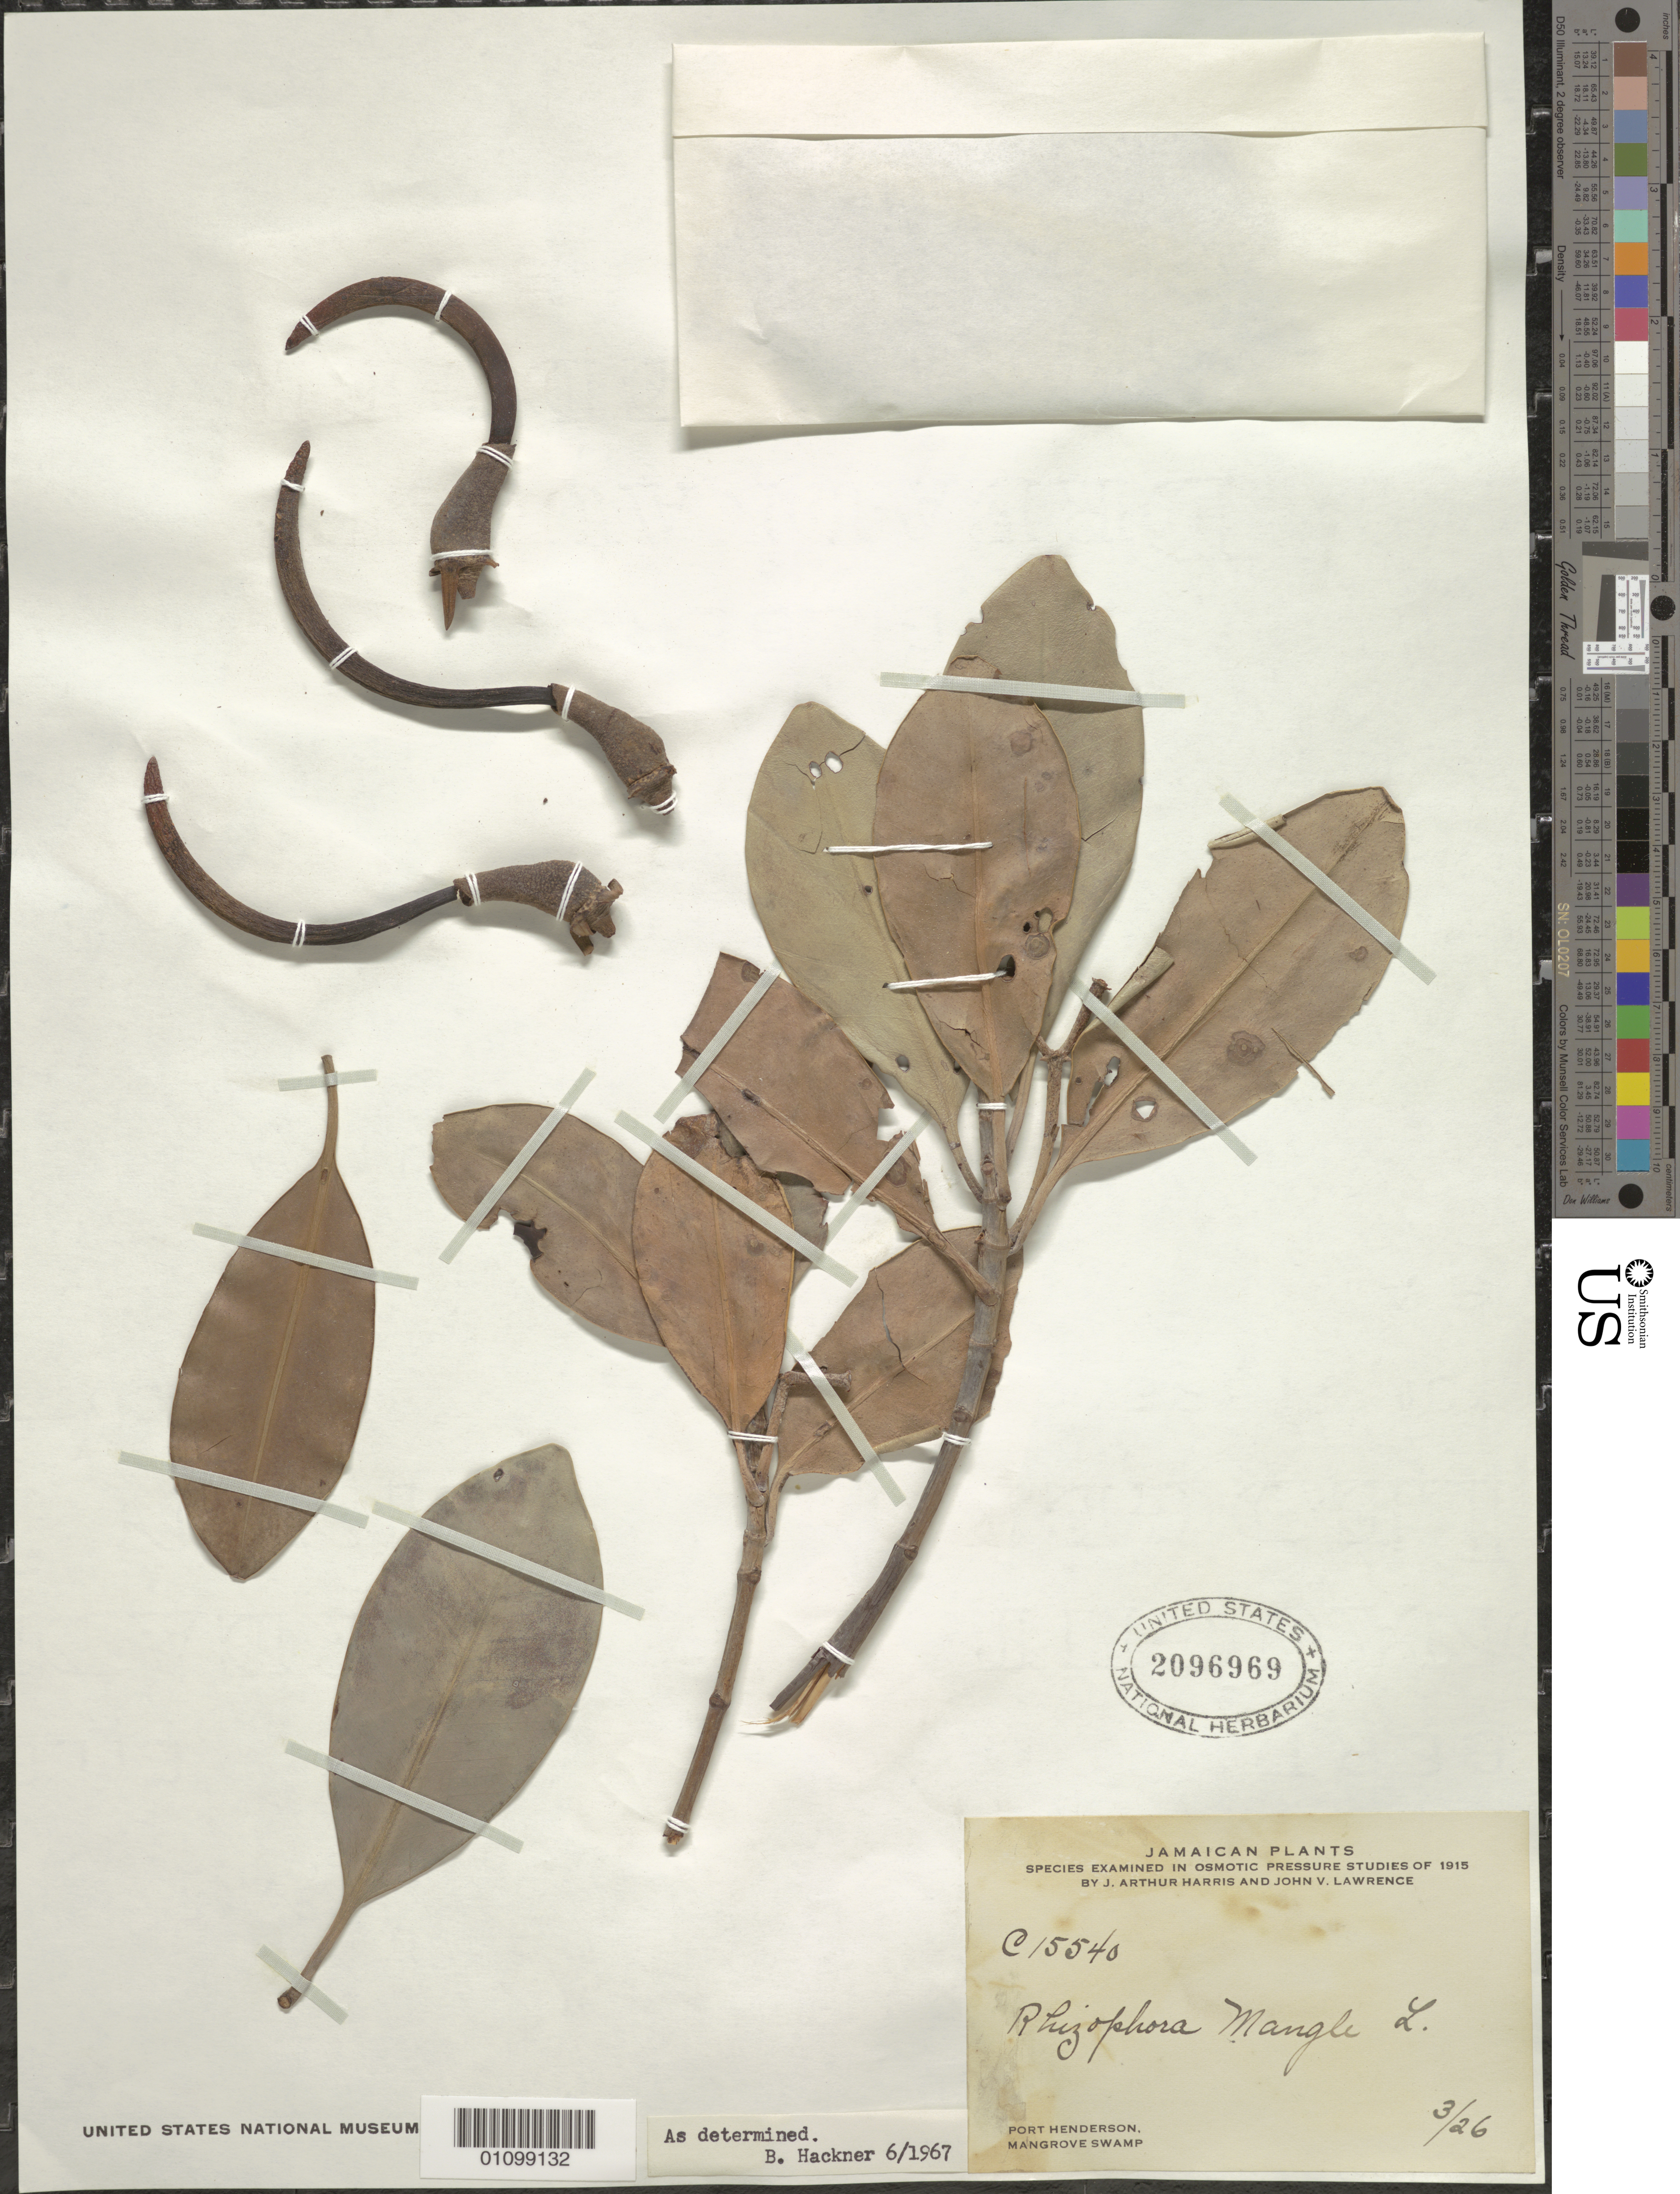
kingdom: Plantae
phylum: Tracheophyta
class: Magnoliopsida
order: Malpighiales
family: Rhizophoraceae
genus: Rhizophora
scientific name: Rhizophora mangle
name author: L.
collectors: J. A. Harris & J. Lawrence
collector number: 5540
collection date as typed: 26 Mar 1915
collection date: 1915-03-26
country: Jamaica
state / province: Saint Catherine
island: Jamaica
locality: Port Henderson Mangrove swamp.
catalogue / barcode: US 2096969